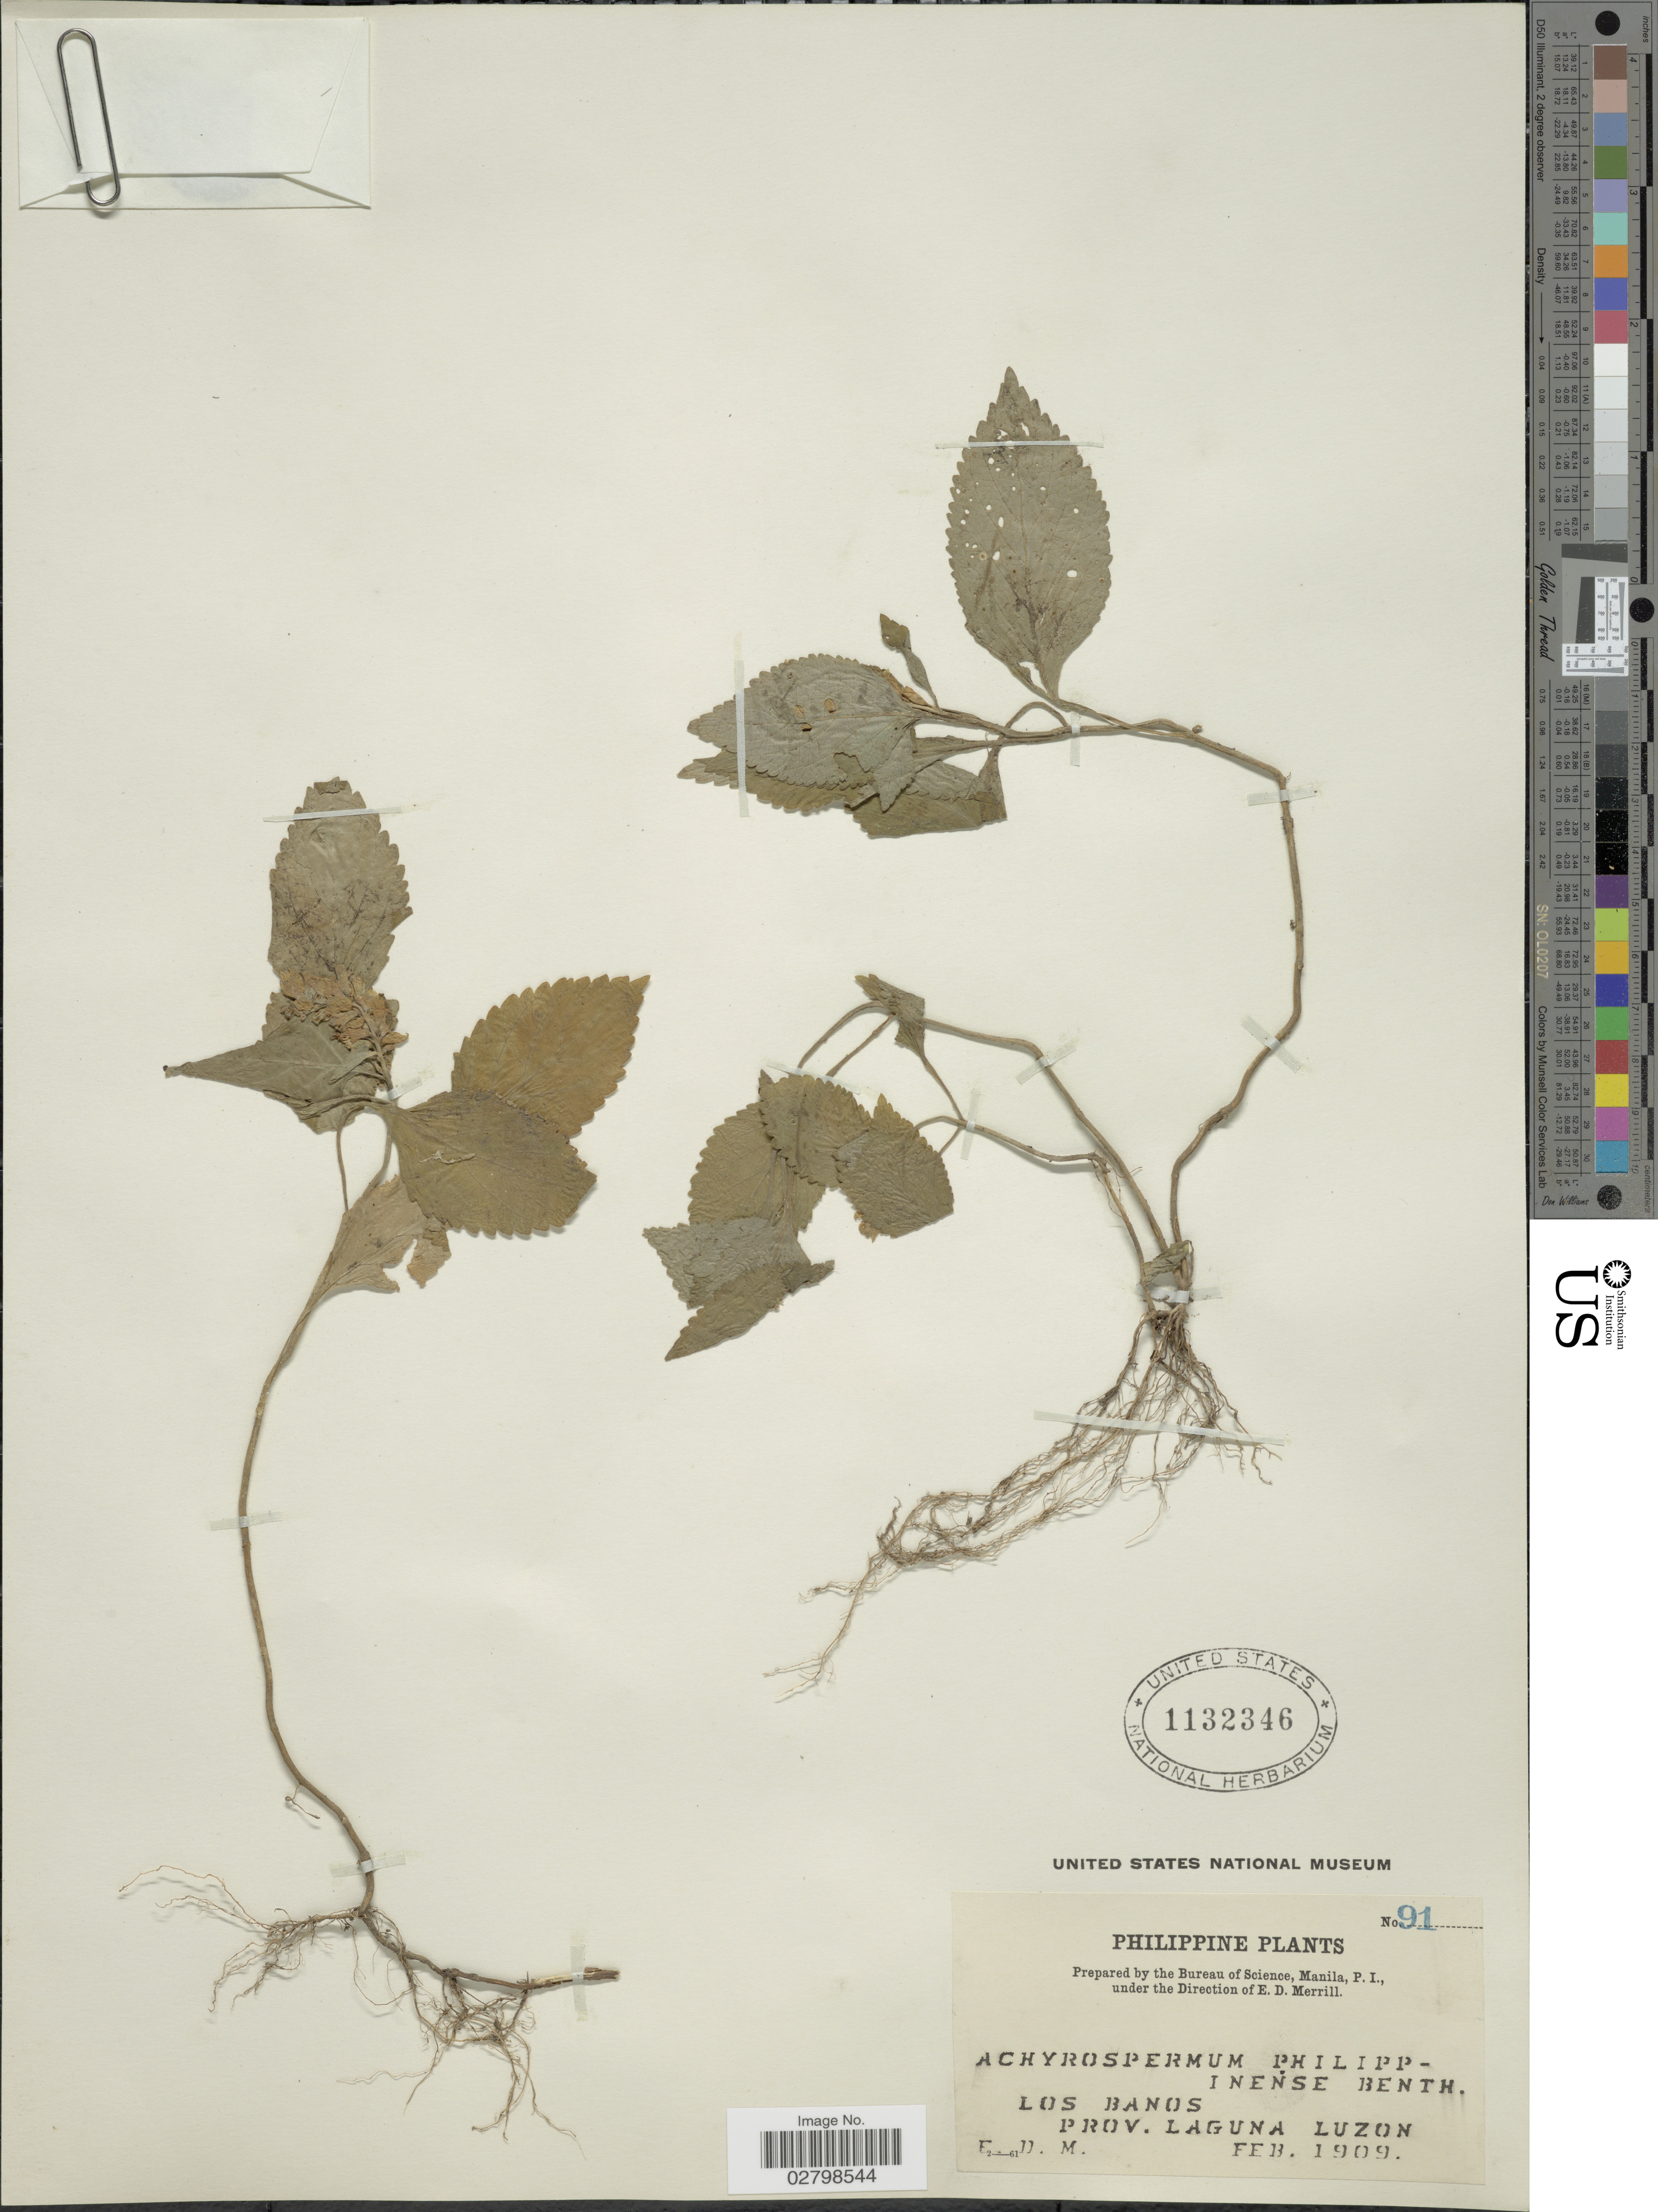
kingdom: Plantae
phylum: Tracheophyta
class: Magnoliopsida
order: Lamiales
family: Lamiaceae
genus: Achyrospermum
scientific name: Achyrospermum philippinense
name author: Benth.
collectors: E. D. Merrill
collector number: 91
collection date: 1909-02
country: Philippines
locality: Los Banos. Prov. Laguna Luzon.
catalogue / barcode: US 1132346